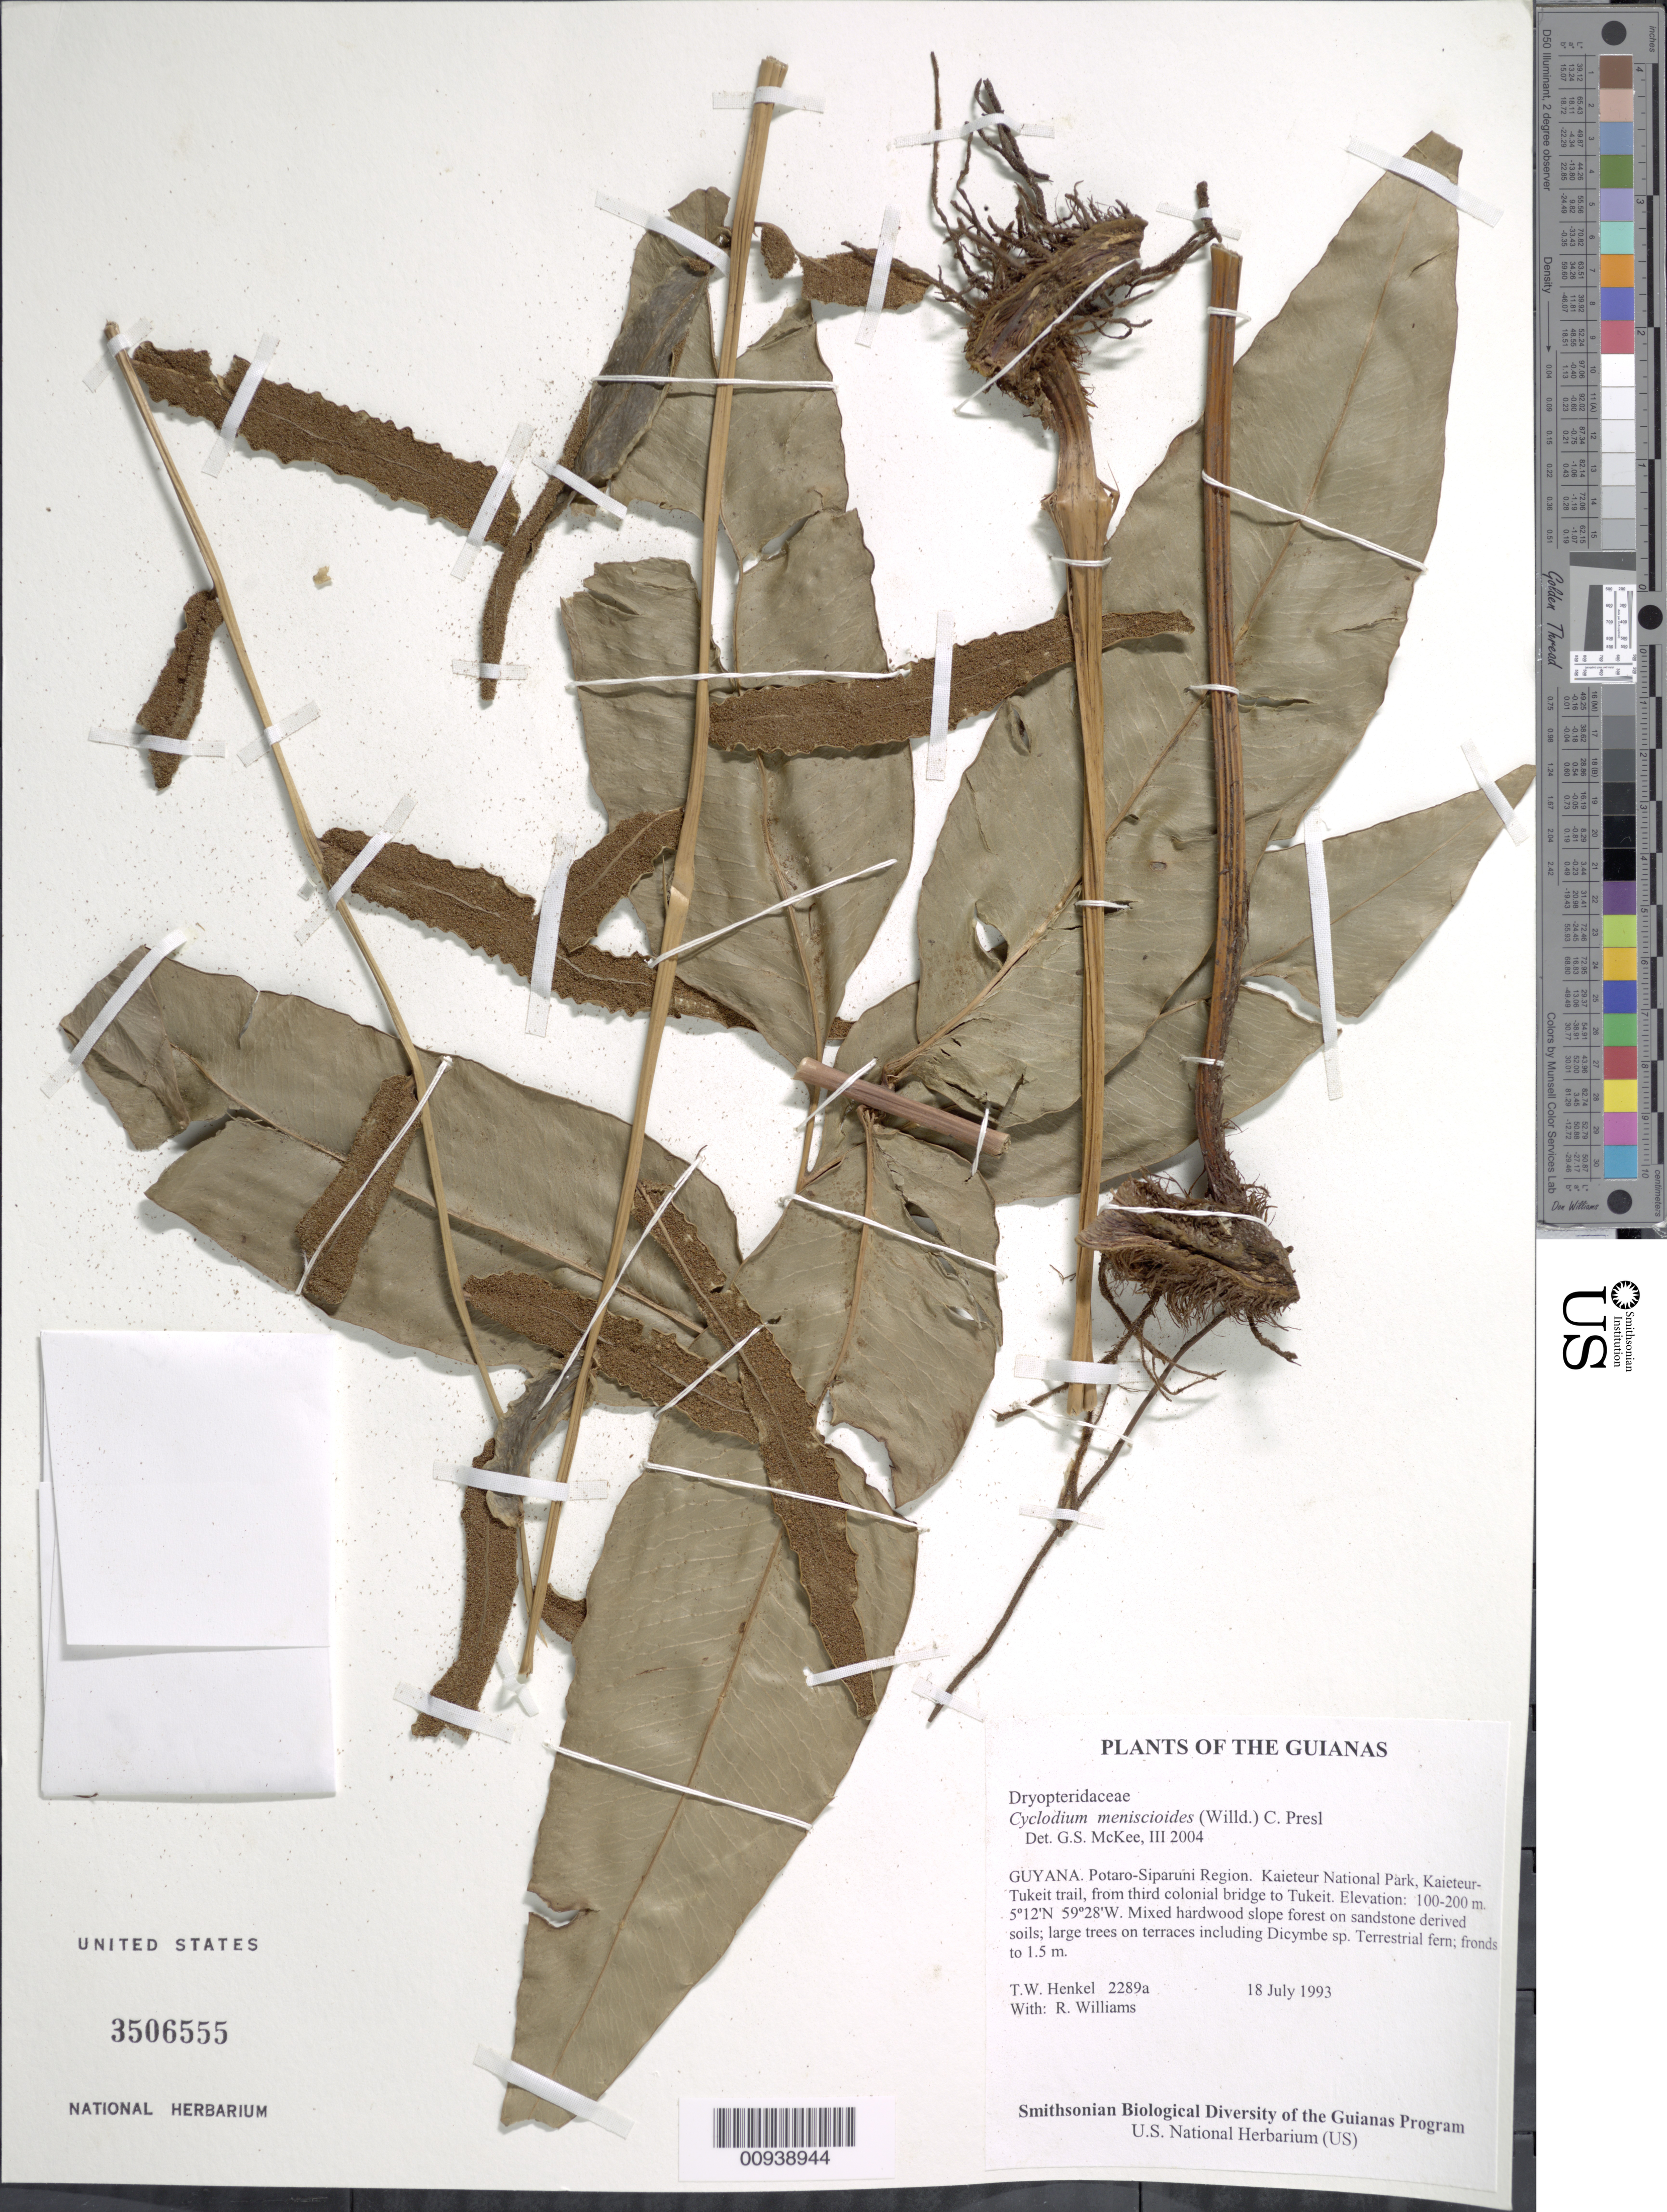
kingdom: Plantae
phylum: Tracheophyta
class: Polypodiopsida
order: Polypodiales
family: Dryopteridaceae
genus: Cyclodium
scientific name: Cyclodium meniscioides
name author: (Willd.) C. Presl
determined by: McKee, G. S., (US), NMNH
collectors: T. Henkel & R. Williams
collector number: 2289 a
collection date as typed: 18 July 1993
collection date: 1993-07-18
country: Guyana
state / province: Potaro-Siparuni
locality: Kaieteur National Park, Kaieteur-Tukeit trail, from third colonial bridge to Tukeit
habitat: Mixed hardwood slope forest on sandstone derived soils; large trees on terraces including Dicymbe sp.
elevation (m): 100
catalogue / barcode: US 3506555